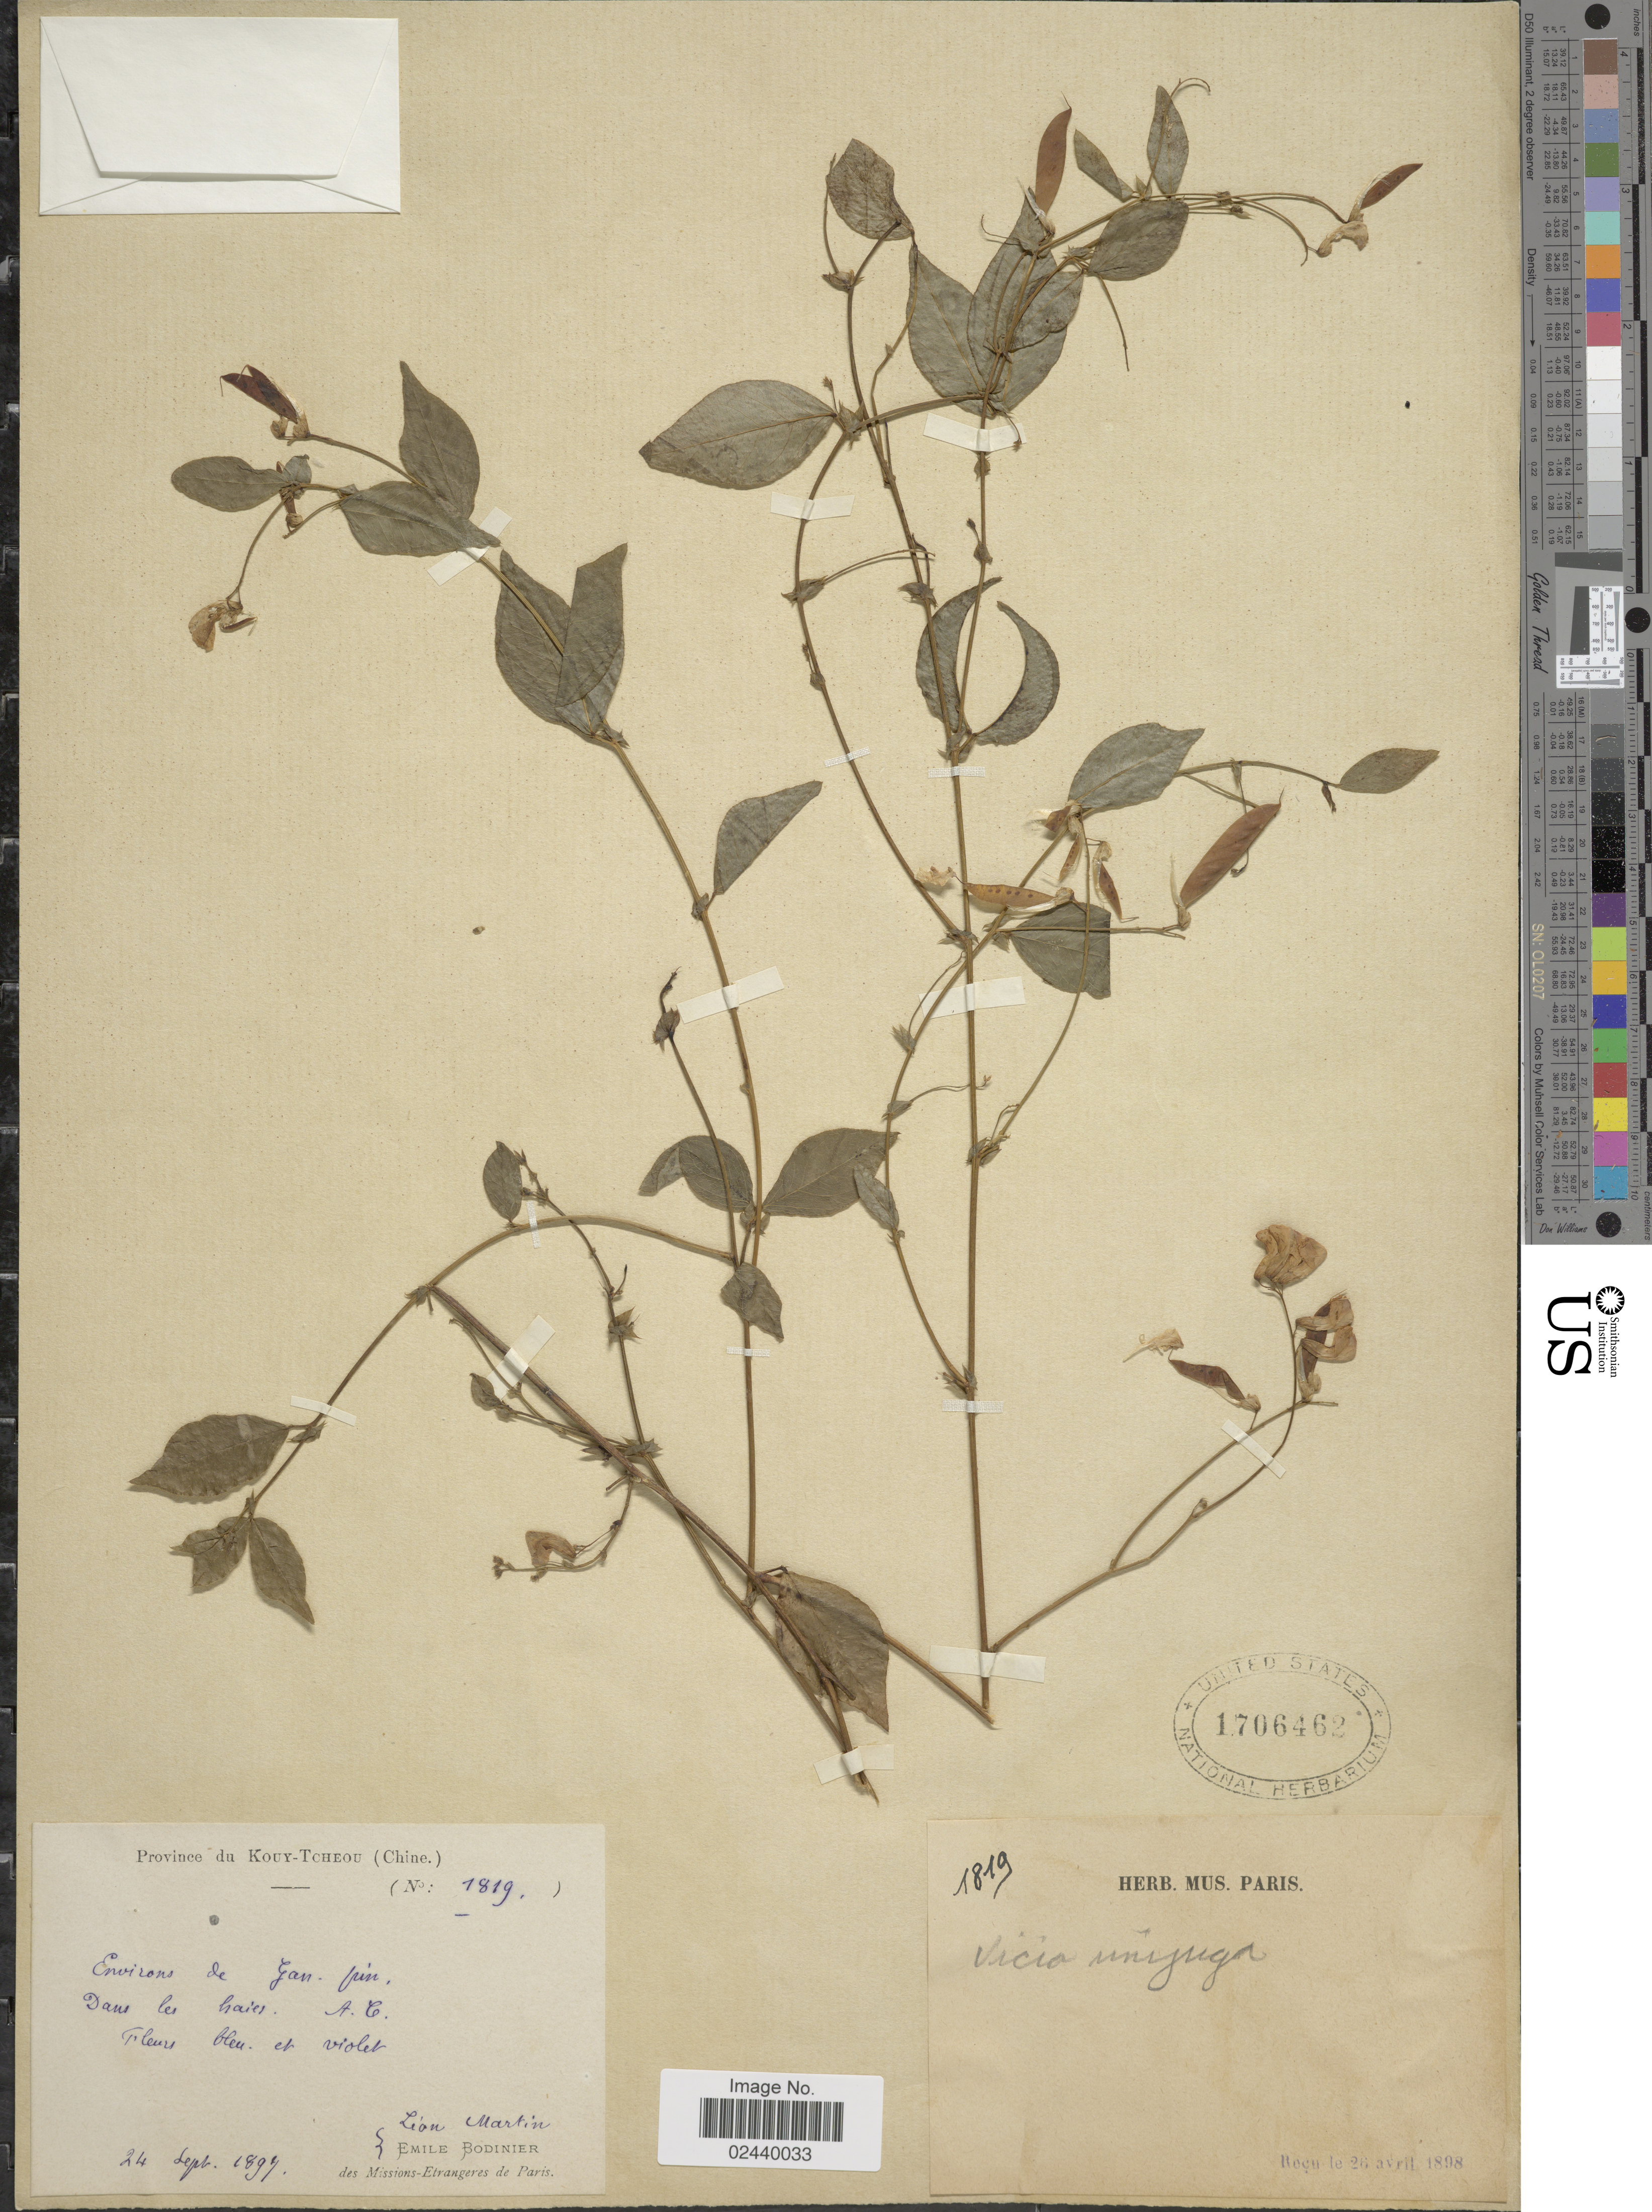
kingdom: Plantae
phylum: Tracheophyta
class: Magnoliopsida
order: Fabales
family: Fabaceae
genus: Vicia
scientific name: Vicia unijuga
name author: A. Braun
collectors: L. Martin & E. Bodinier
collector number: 1819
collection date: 1897-09-24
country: China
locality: Province du Kouy-Tcheou, Environs de Gan pin Dans les haies [interpreted]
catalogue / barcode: US 1706462